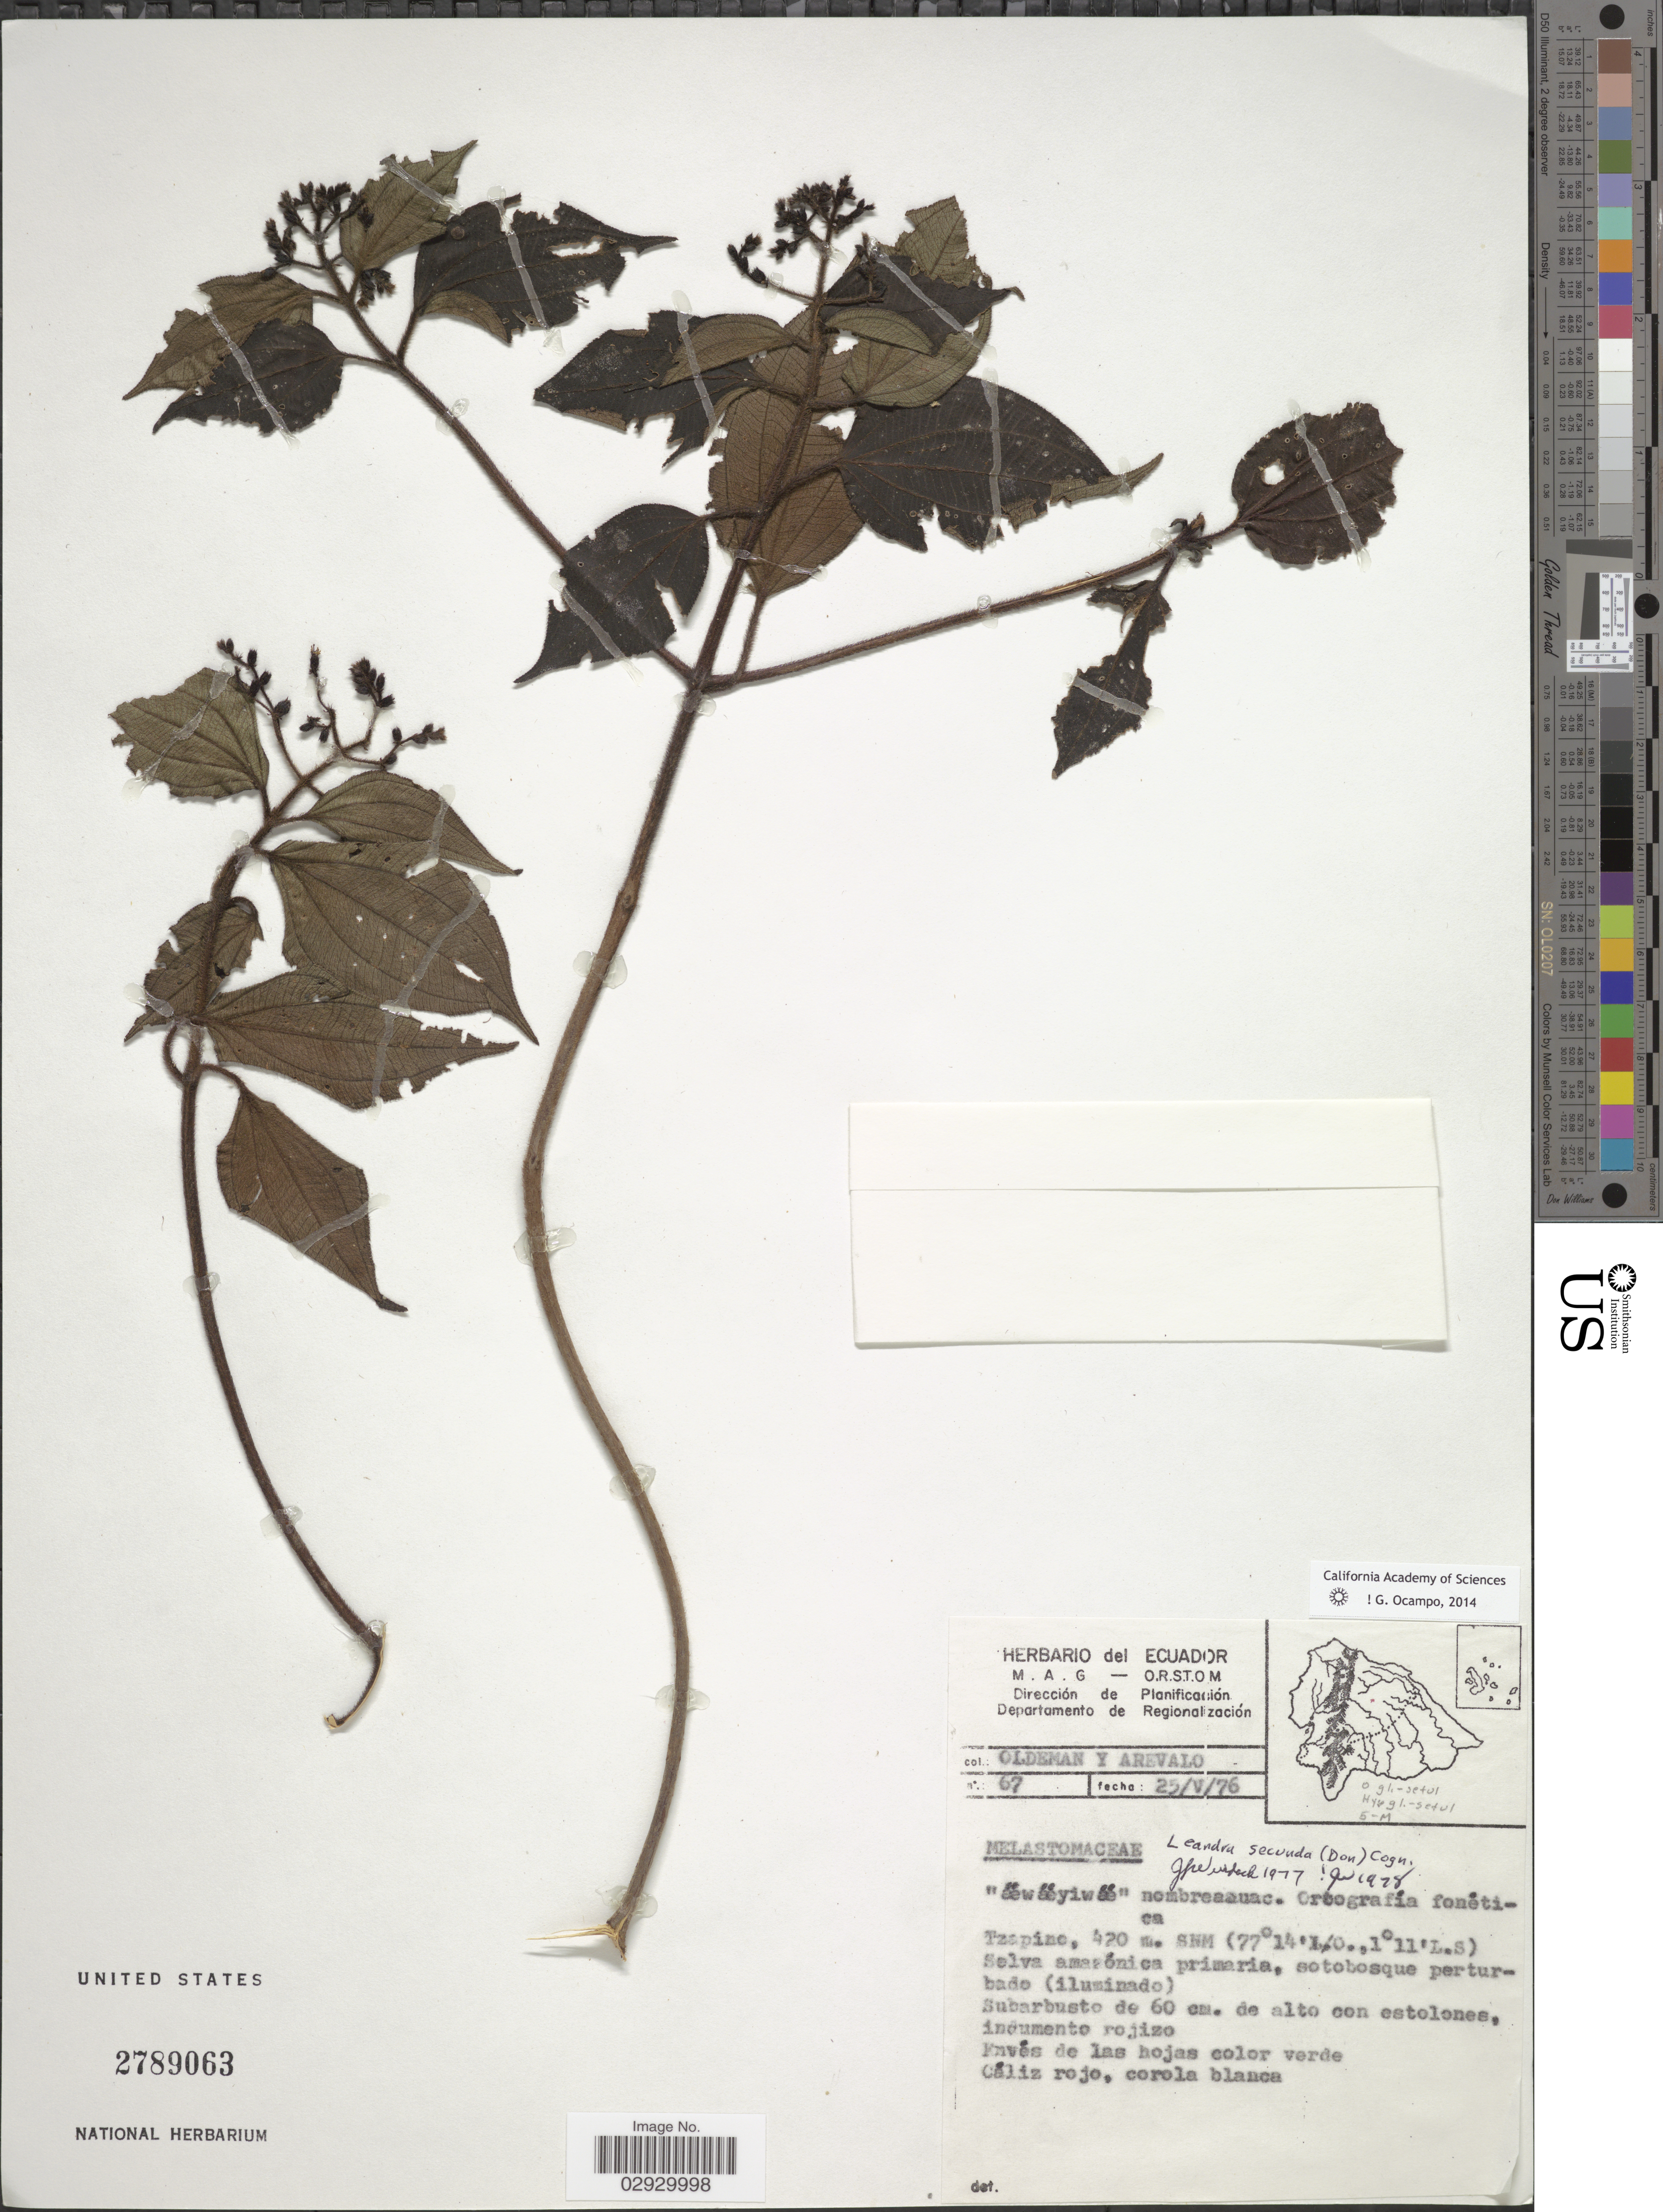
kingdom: Plantae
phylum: Tracheophyta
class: Magnoliopsida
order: Myrtales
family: Melastomataceae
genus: Leandra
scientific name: Leandra secunda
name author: (D. Don) Cogn.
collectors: -- Oldeman & -. Arevalo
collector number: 67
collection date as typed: Transcribed d/m/y: 25/5/76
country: Ecuador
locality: Tzapino.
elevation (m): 420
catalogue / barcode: US 2789063